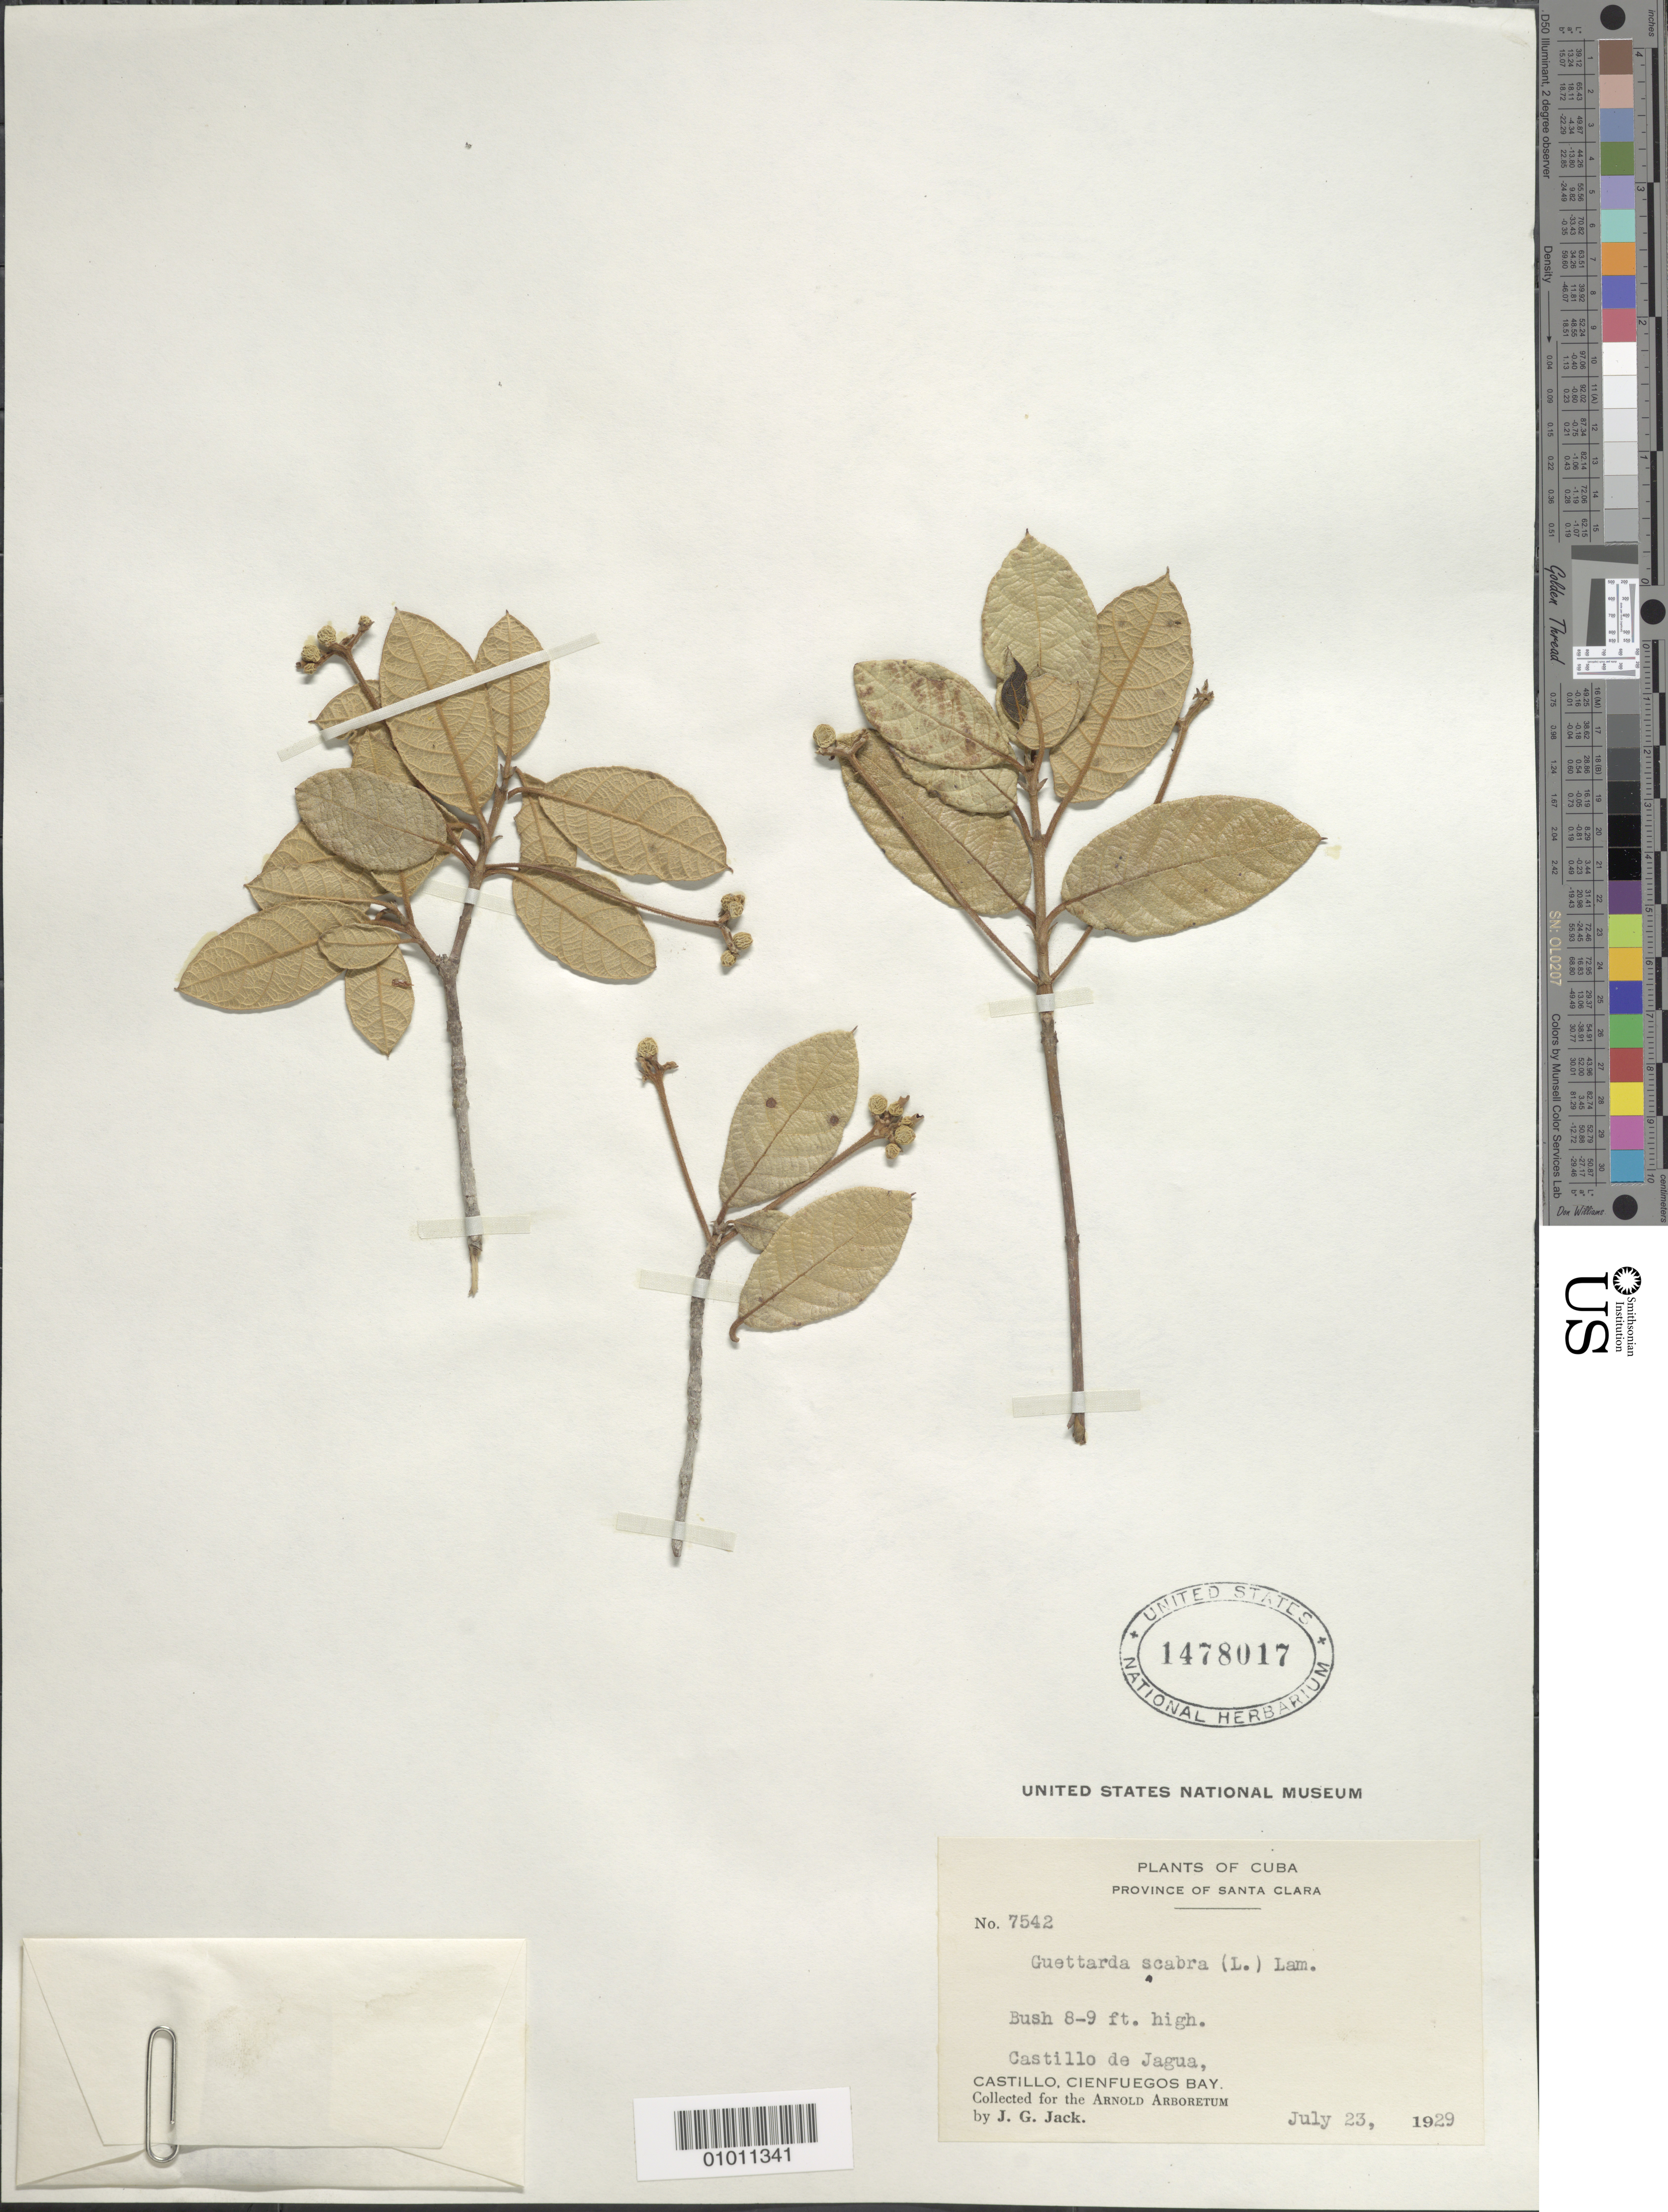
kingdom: Plantae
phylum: Tracheophyta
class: Magnoliopsida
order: Gentianales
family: Rubiaceae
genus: Guettarda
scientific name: Guettarda scabra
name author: (L.) Vent.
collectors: J. G. Jack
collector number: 7542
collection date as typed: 23 Jul 1929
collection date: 1929-07-23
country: Cuba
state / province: Santa Clara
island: Cuba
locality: Castillo de Jagua, Castillo, Cienfuegos Bay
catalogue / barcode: US 1478017